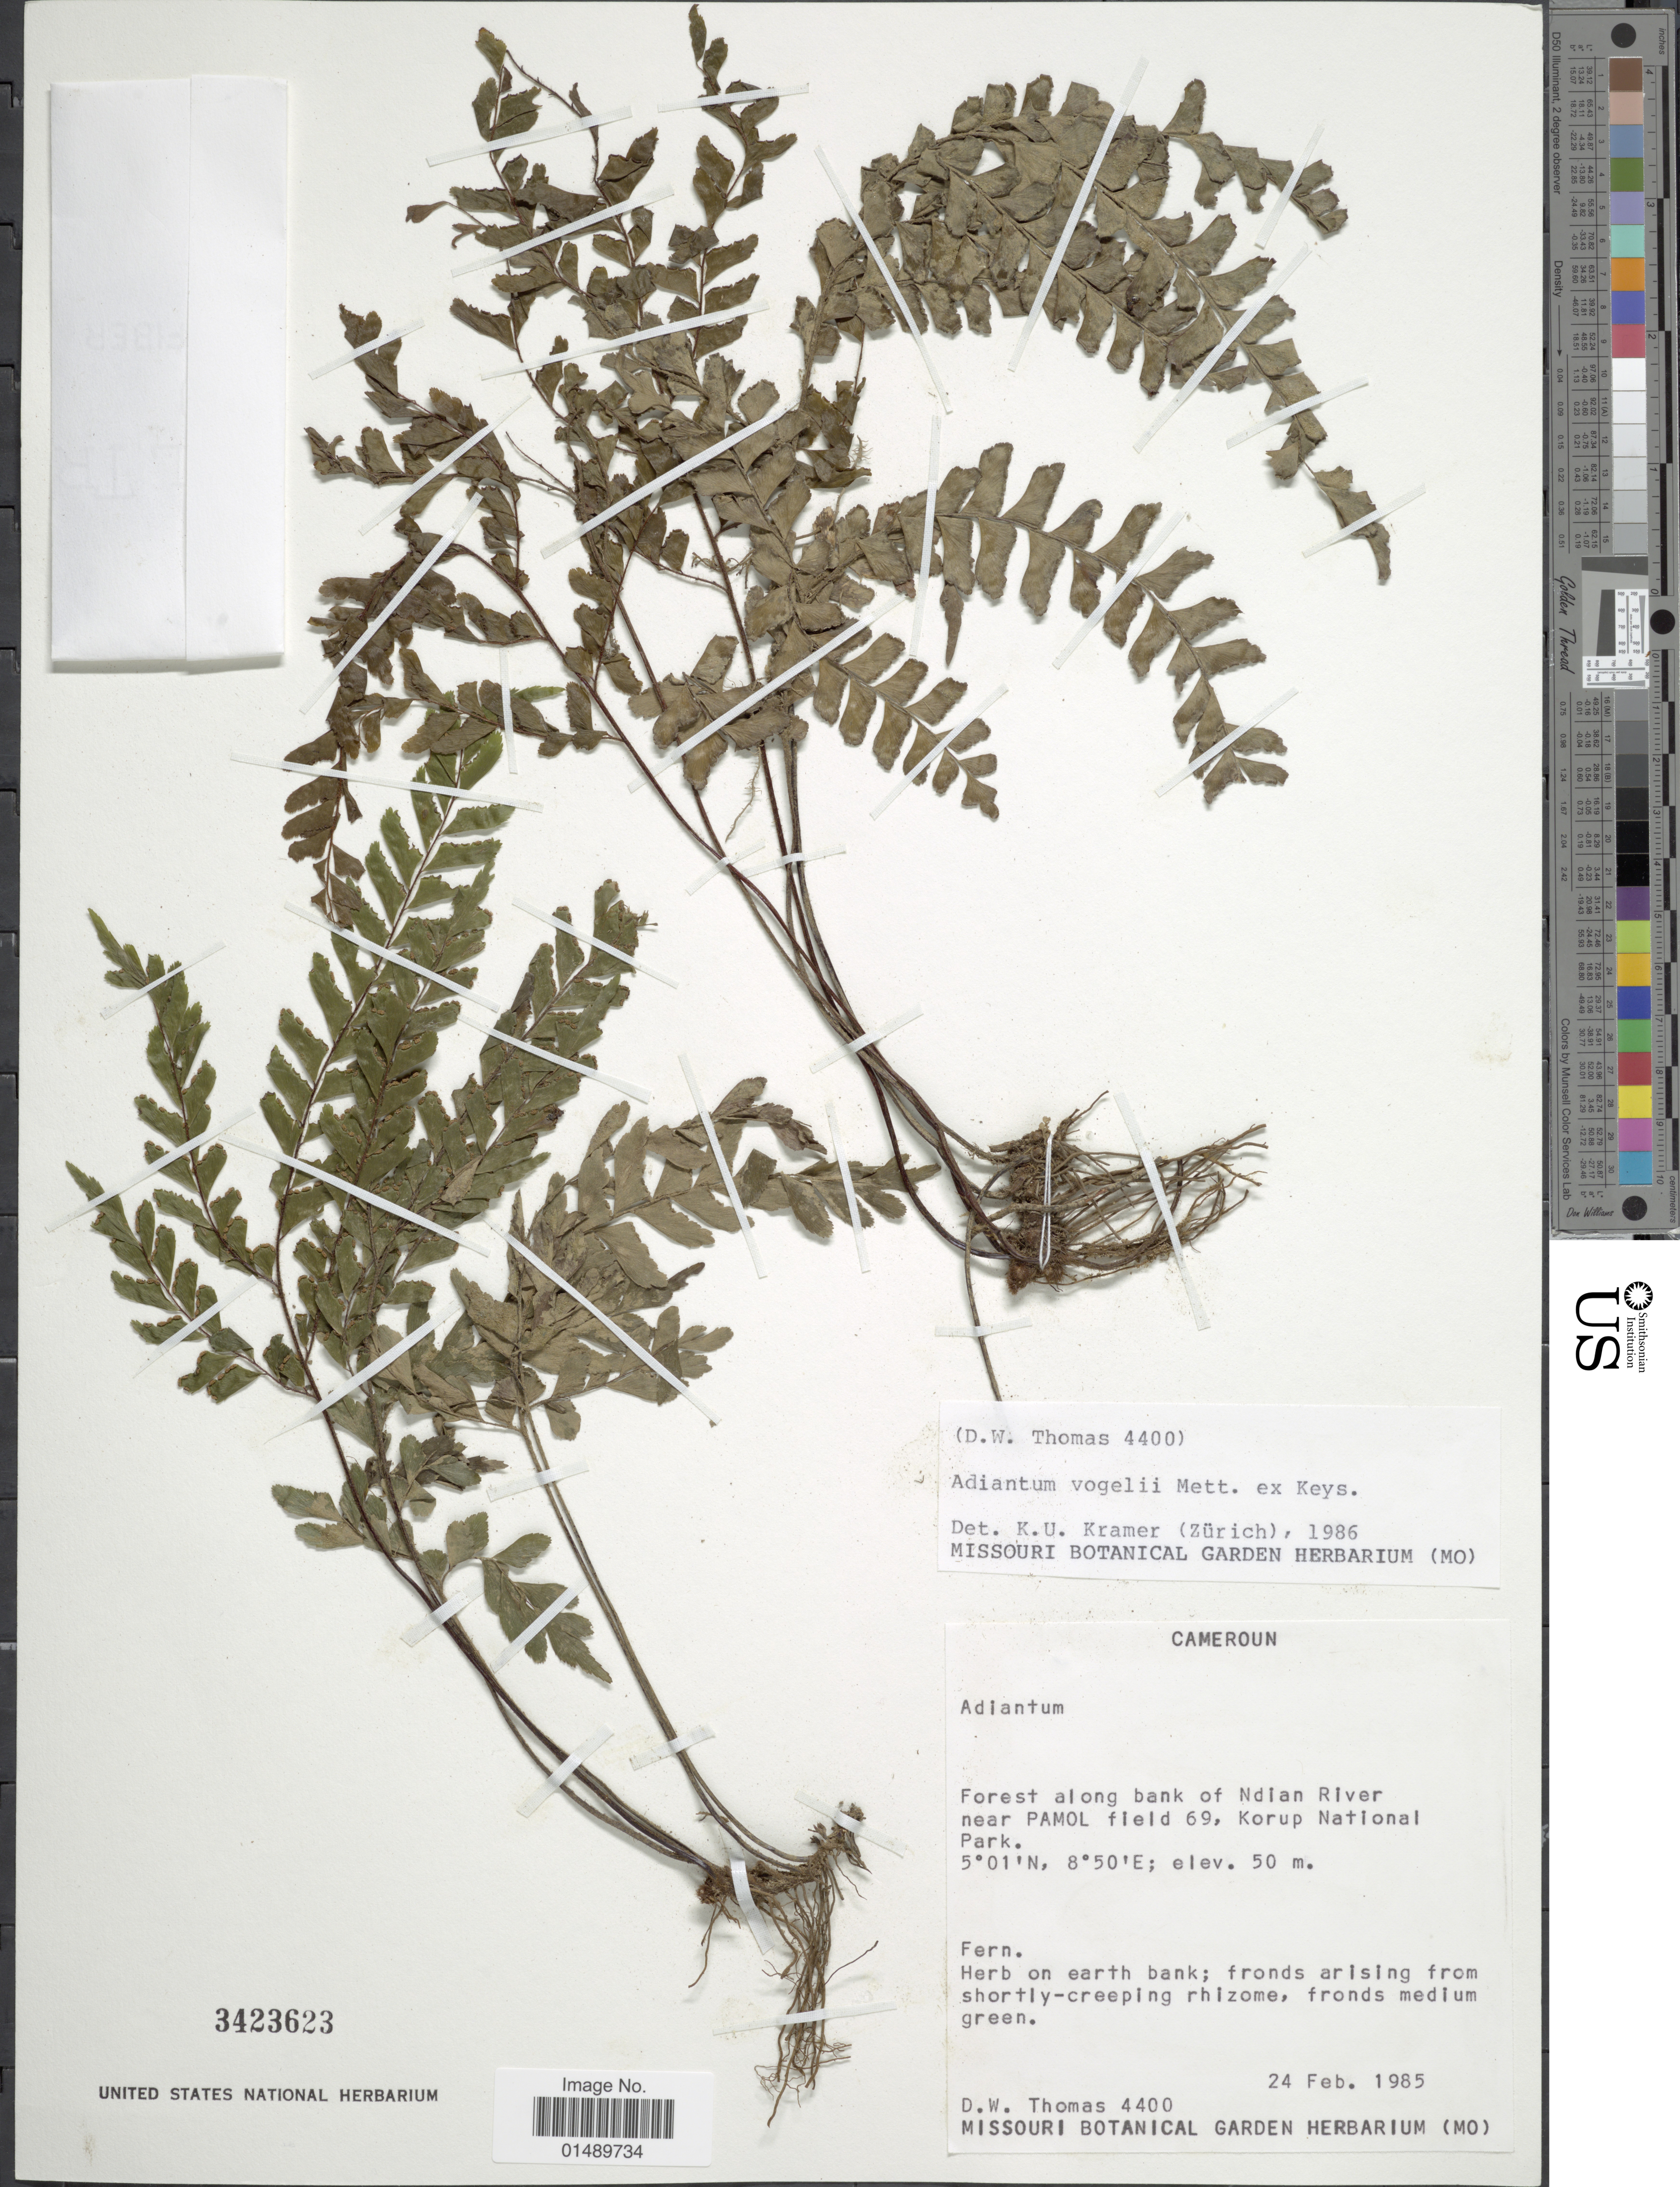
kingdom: Plantae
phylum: Tracheophyta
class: Polypodiopsida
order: Polypodiales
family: Pteridaceae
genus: Adiantum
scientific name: Adiantum vogelii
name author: Mett. ex Keys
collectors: D. W. Thomas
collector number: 4400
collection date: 1985-02-24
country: Cameroon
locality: Cameroun, forest along bank of Ndian River near Pamol field 69, Korup National Park.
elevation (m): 50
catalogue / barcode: US 3423623